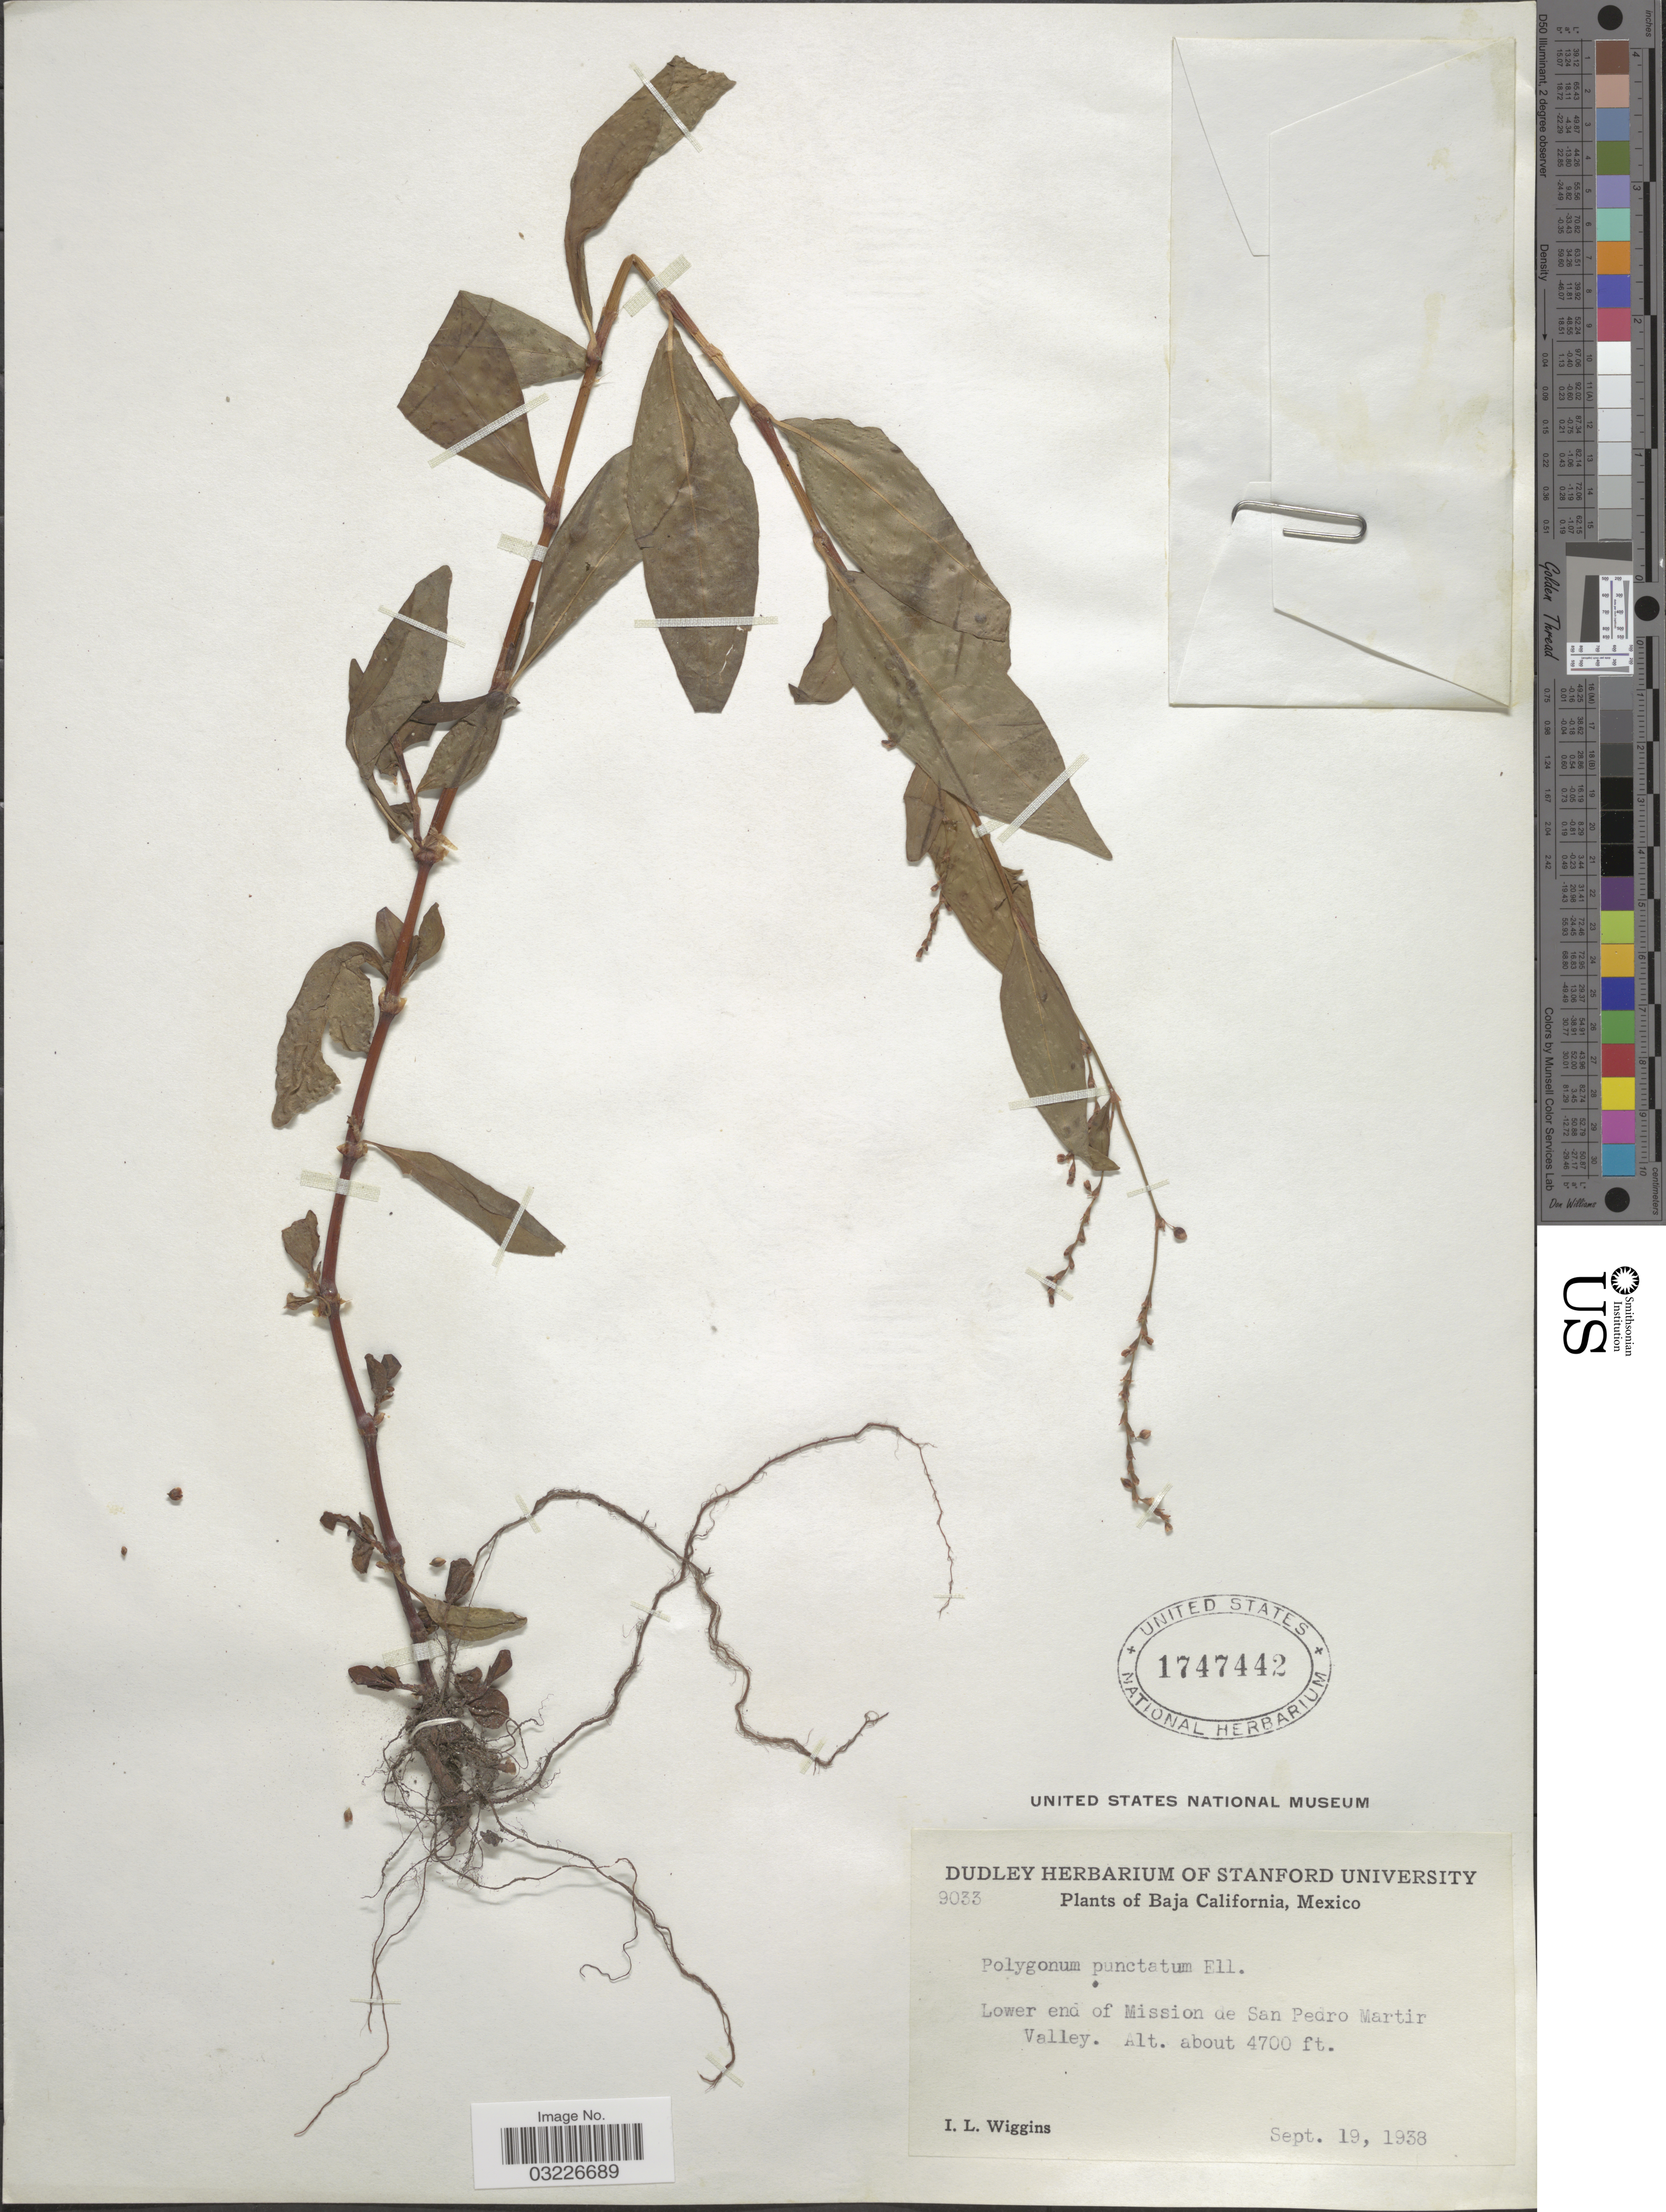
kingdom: Plantae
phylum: Tracheophyta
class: Magnoliopsida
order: Caryophyllales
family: Polygonaceae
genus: Persicaria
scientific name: Persicaria punctata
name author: (Elliott) Small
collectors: I. L. Wiggins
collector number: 9033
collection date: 1938-09-19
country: Mexico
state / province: Baja California Sur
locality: Lower end of Mission de San Pedro Martir Valley.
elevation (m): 1433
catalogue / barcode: US 1747442